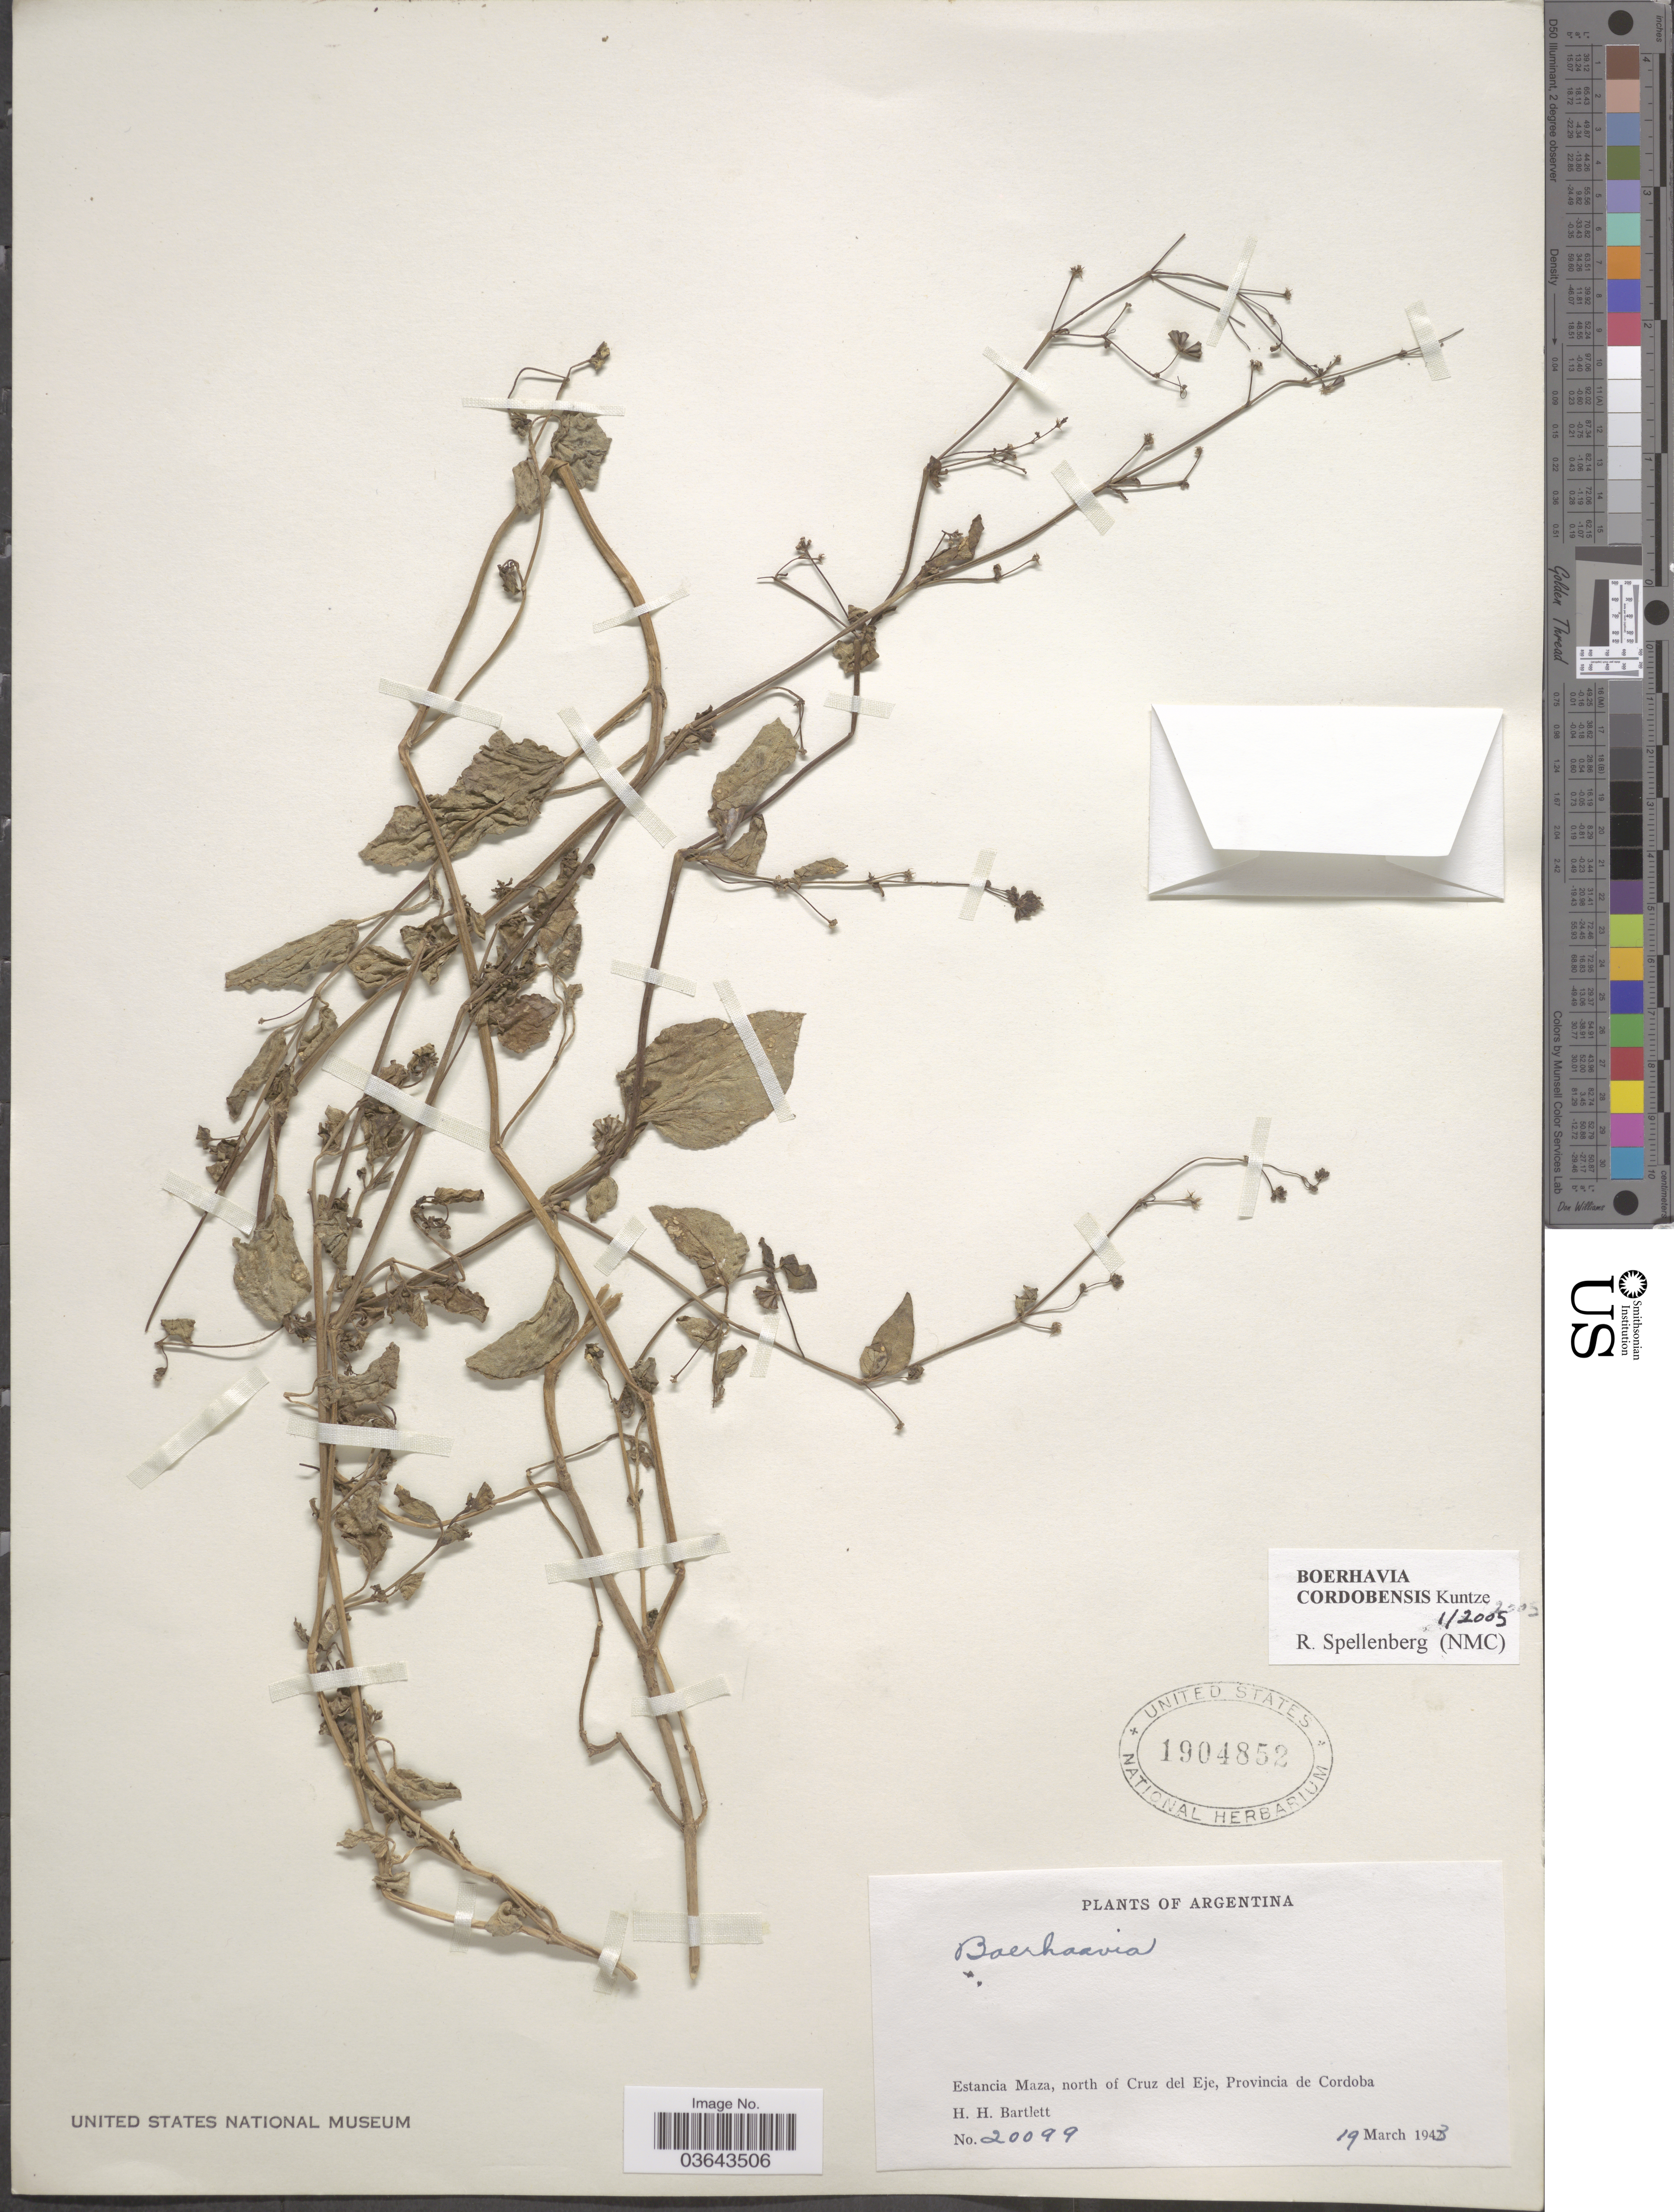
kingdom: Plantae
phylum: Tracheophyta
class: Magnoliopsida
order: Caryophyllales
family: Nyctaginaceae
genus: Boerhavia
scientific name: Boerhavia cordobensis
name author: Kuntze ex Heimerl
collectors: H. H. Bartlett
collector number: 20099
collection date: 1943-03-19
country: Argentina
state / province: Cordoba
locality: Estancia Maza, north of Cruz del Eje.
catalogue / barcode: US 1904852